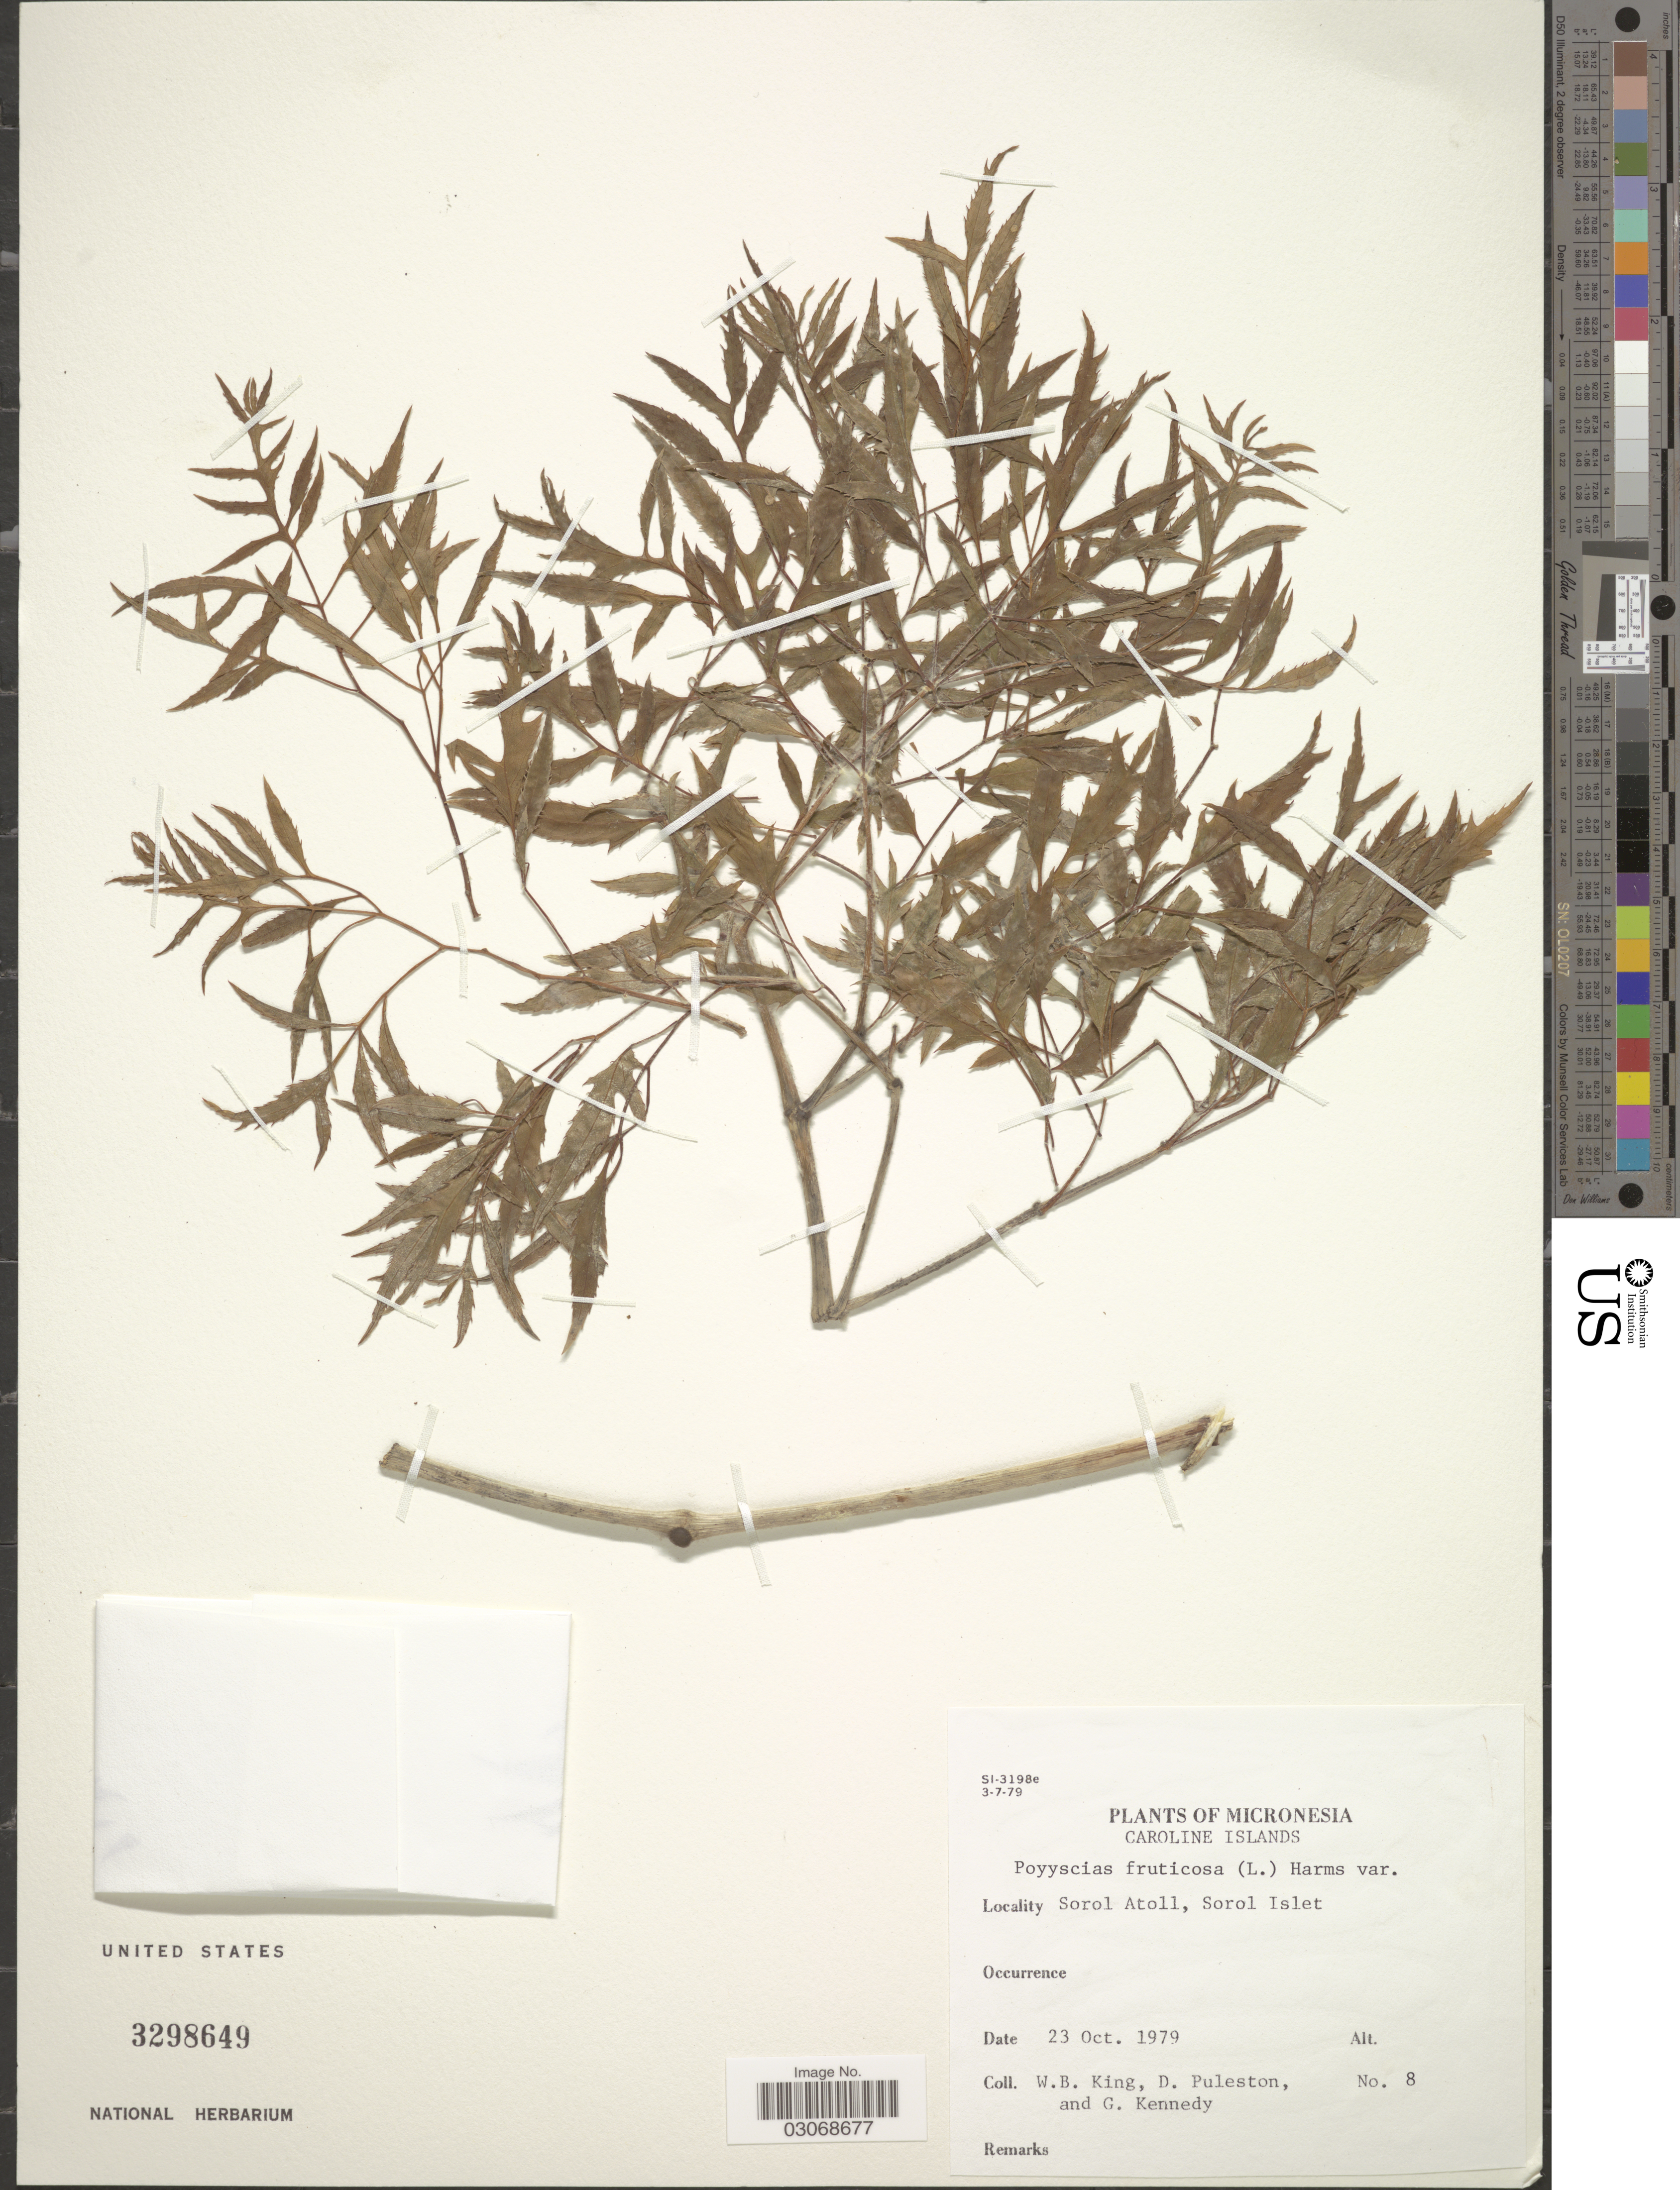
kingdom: Plantae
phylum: Tracheophyta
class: Magnoliopsida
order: Apiales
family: Araliaceae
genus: Polyscias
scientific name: Polyscias fruticosa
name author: (L.) Harms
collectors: W. B. King, D. Puleston & G. Kennedy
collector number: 8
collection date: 1979-10-23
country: Micronesia, Federated States of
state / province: Yap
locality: Caroline Islands, Sorol Atoll, Sorol Islet.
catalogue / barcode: US 3298649